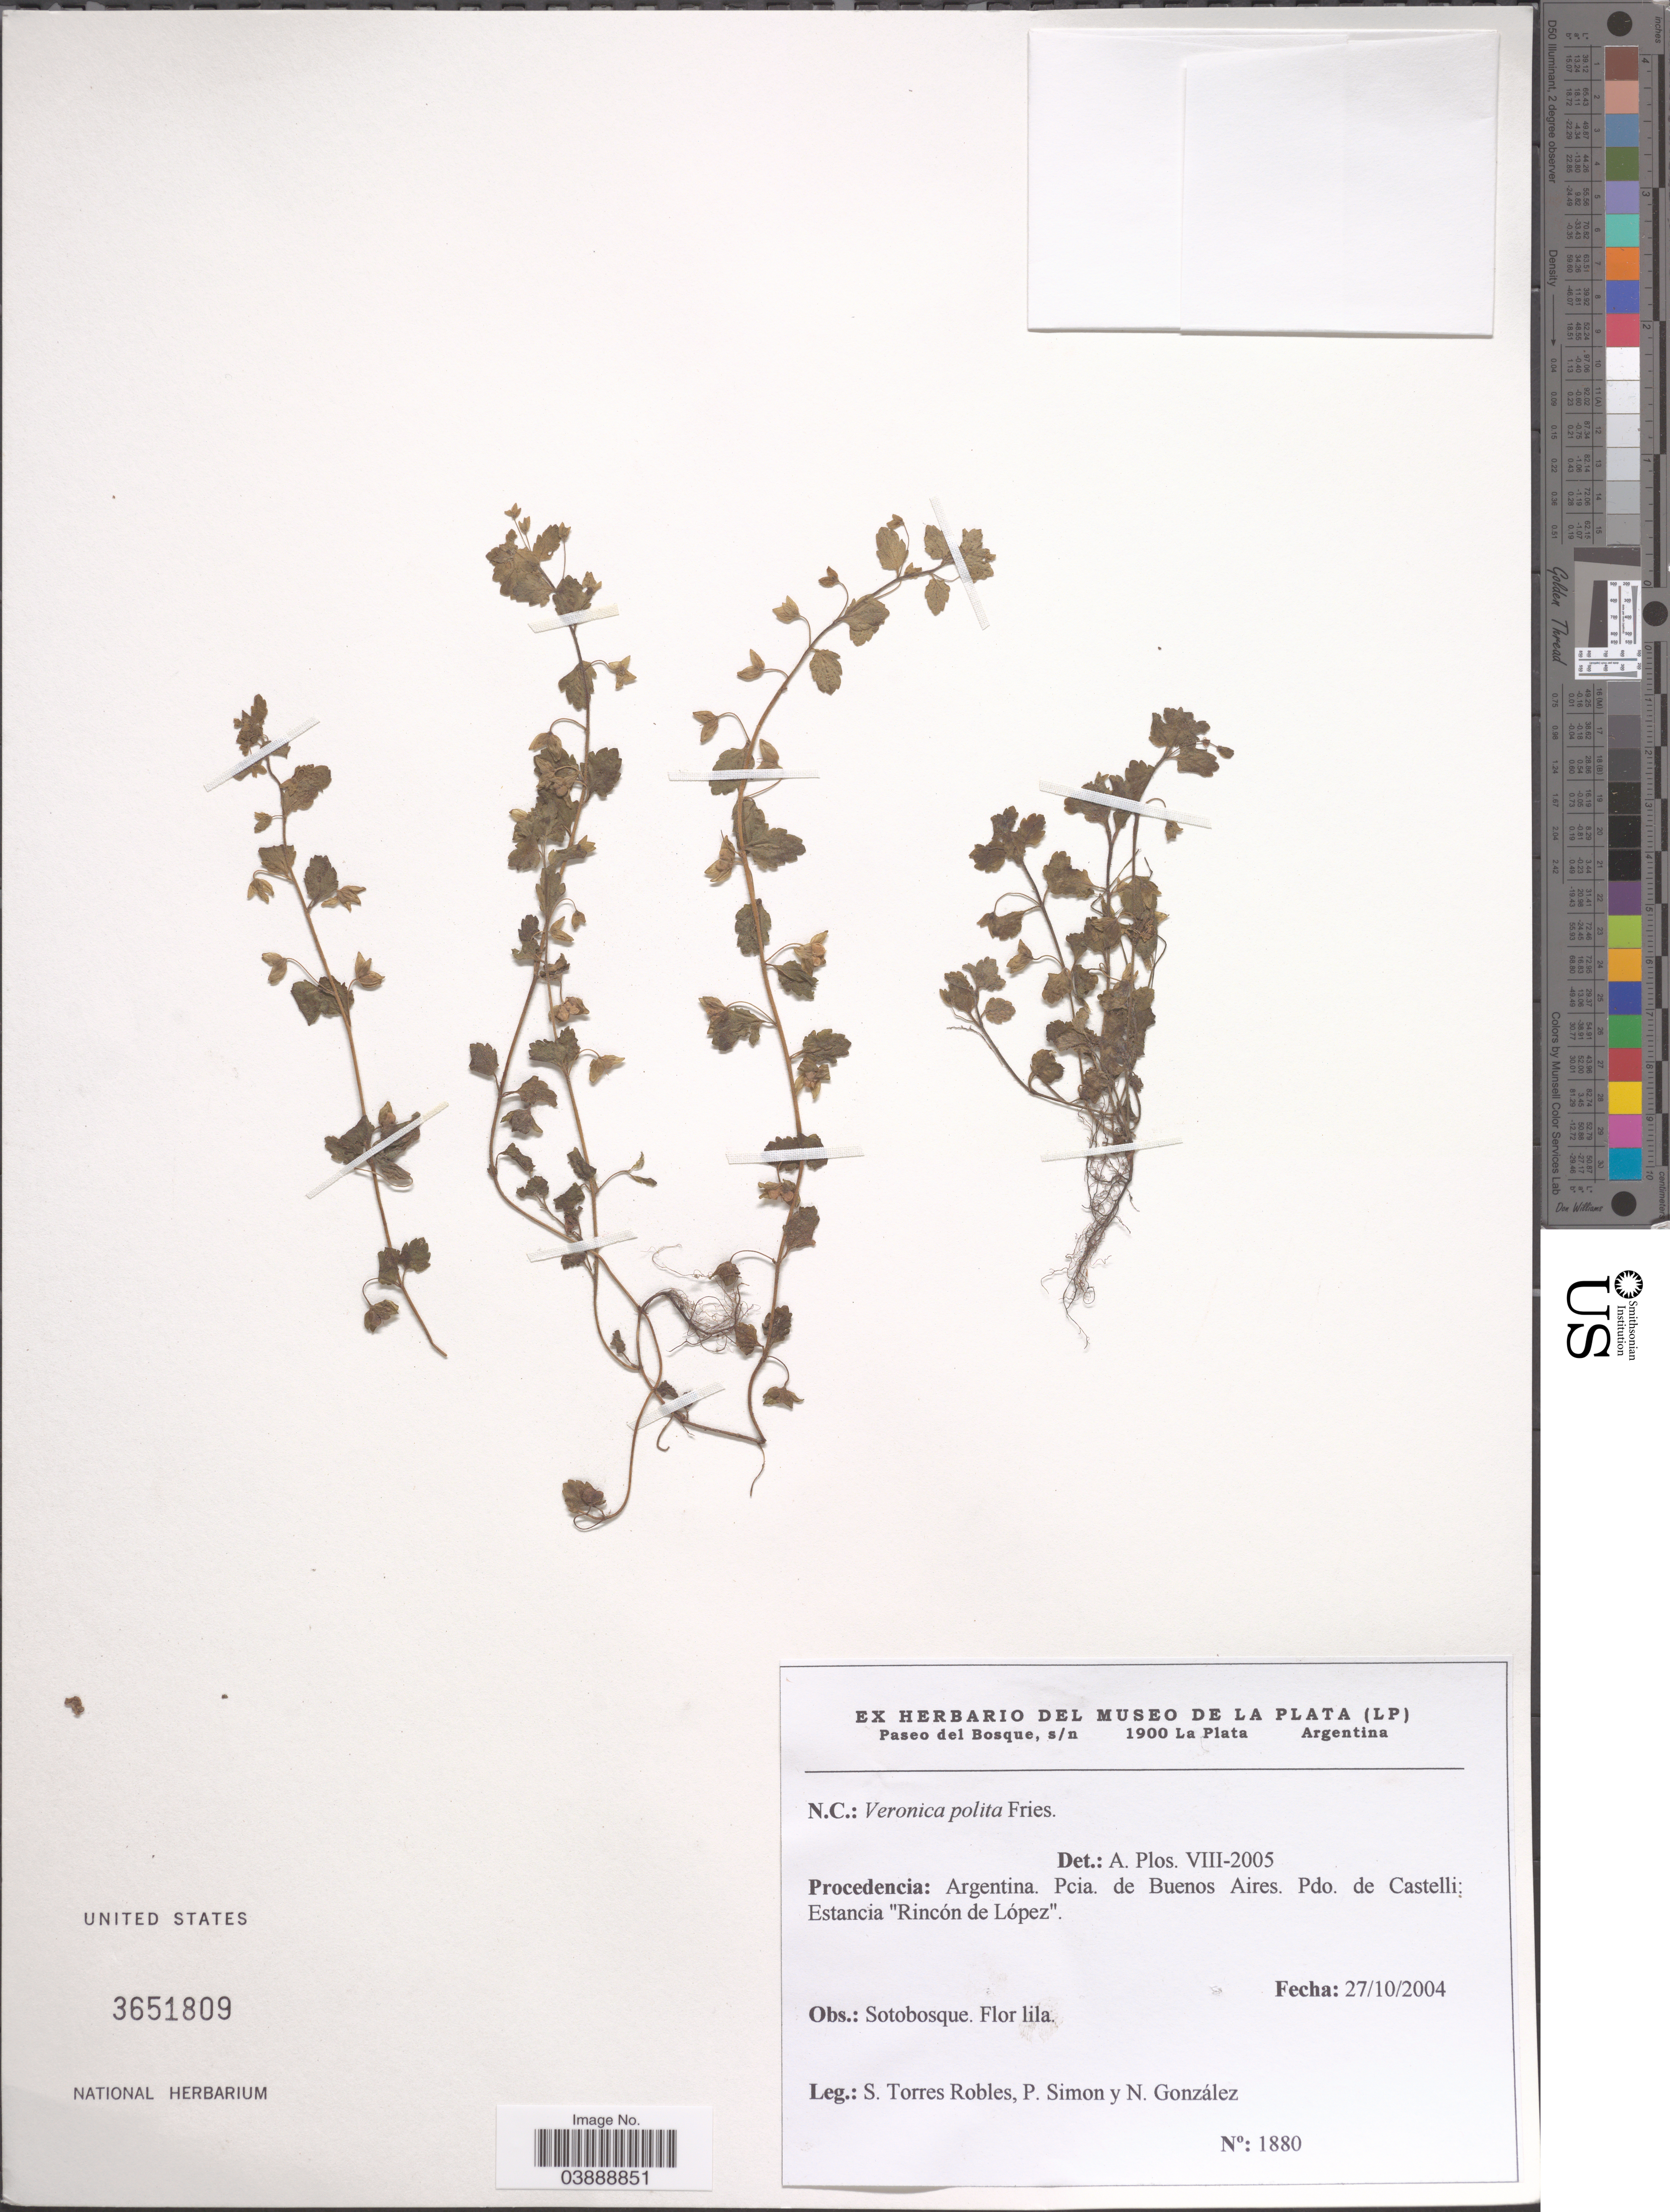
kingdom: Plantae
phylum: Tracheophyta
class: Magnoliopsida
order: Lamiales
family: Plantaginaceae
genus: Veronica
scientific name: Veronica polita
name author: Fr.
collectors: S. Torres Robles, P. Simon & N. Gonzalez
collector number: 1880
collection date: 2004-10-27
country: Argentina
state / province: Buenos Aires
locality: Pcia. de Buenos Aires. Pdo. de Castelli: Estancia "Rincón de López".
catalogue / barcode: US 3651809